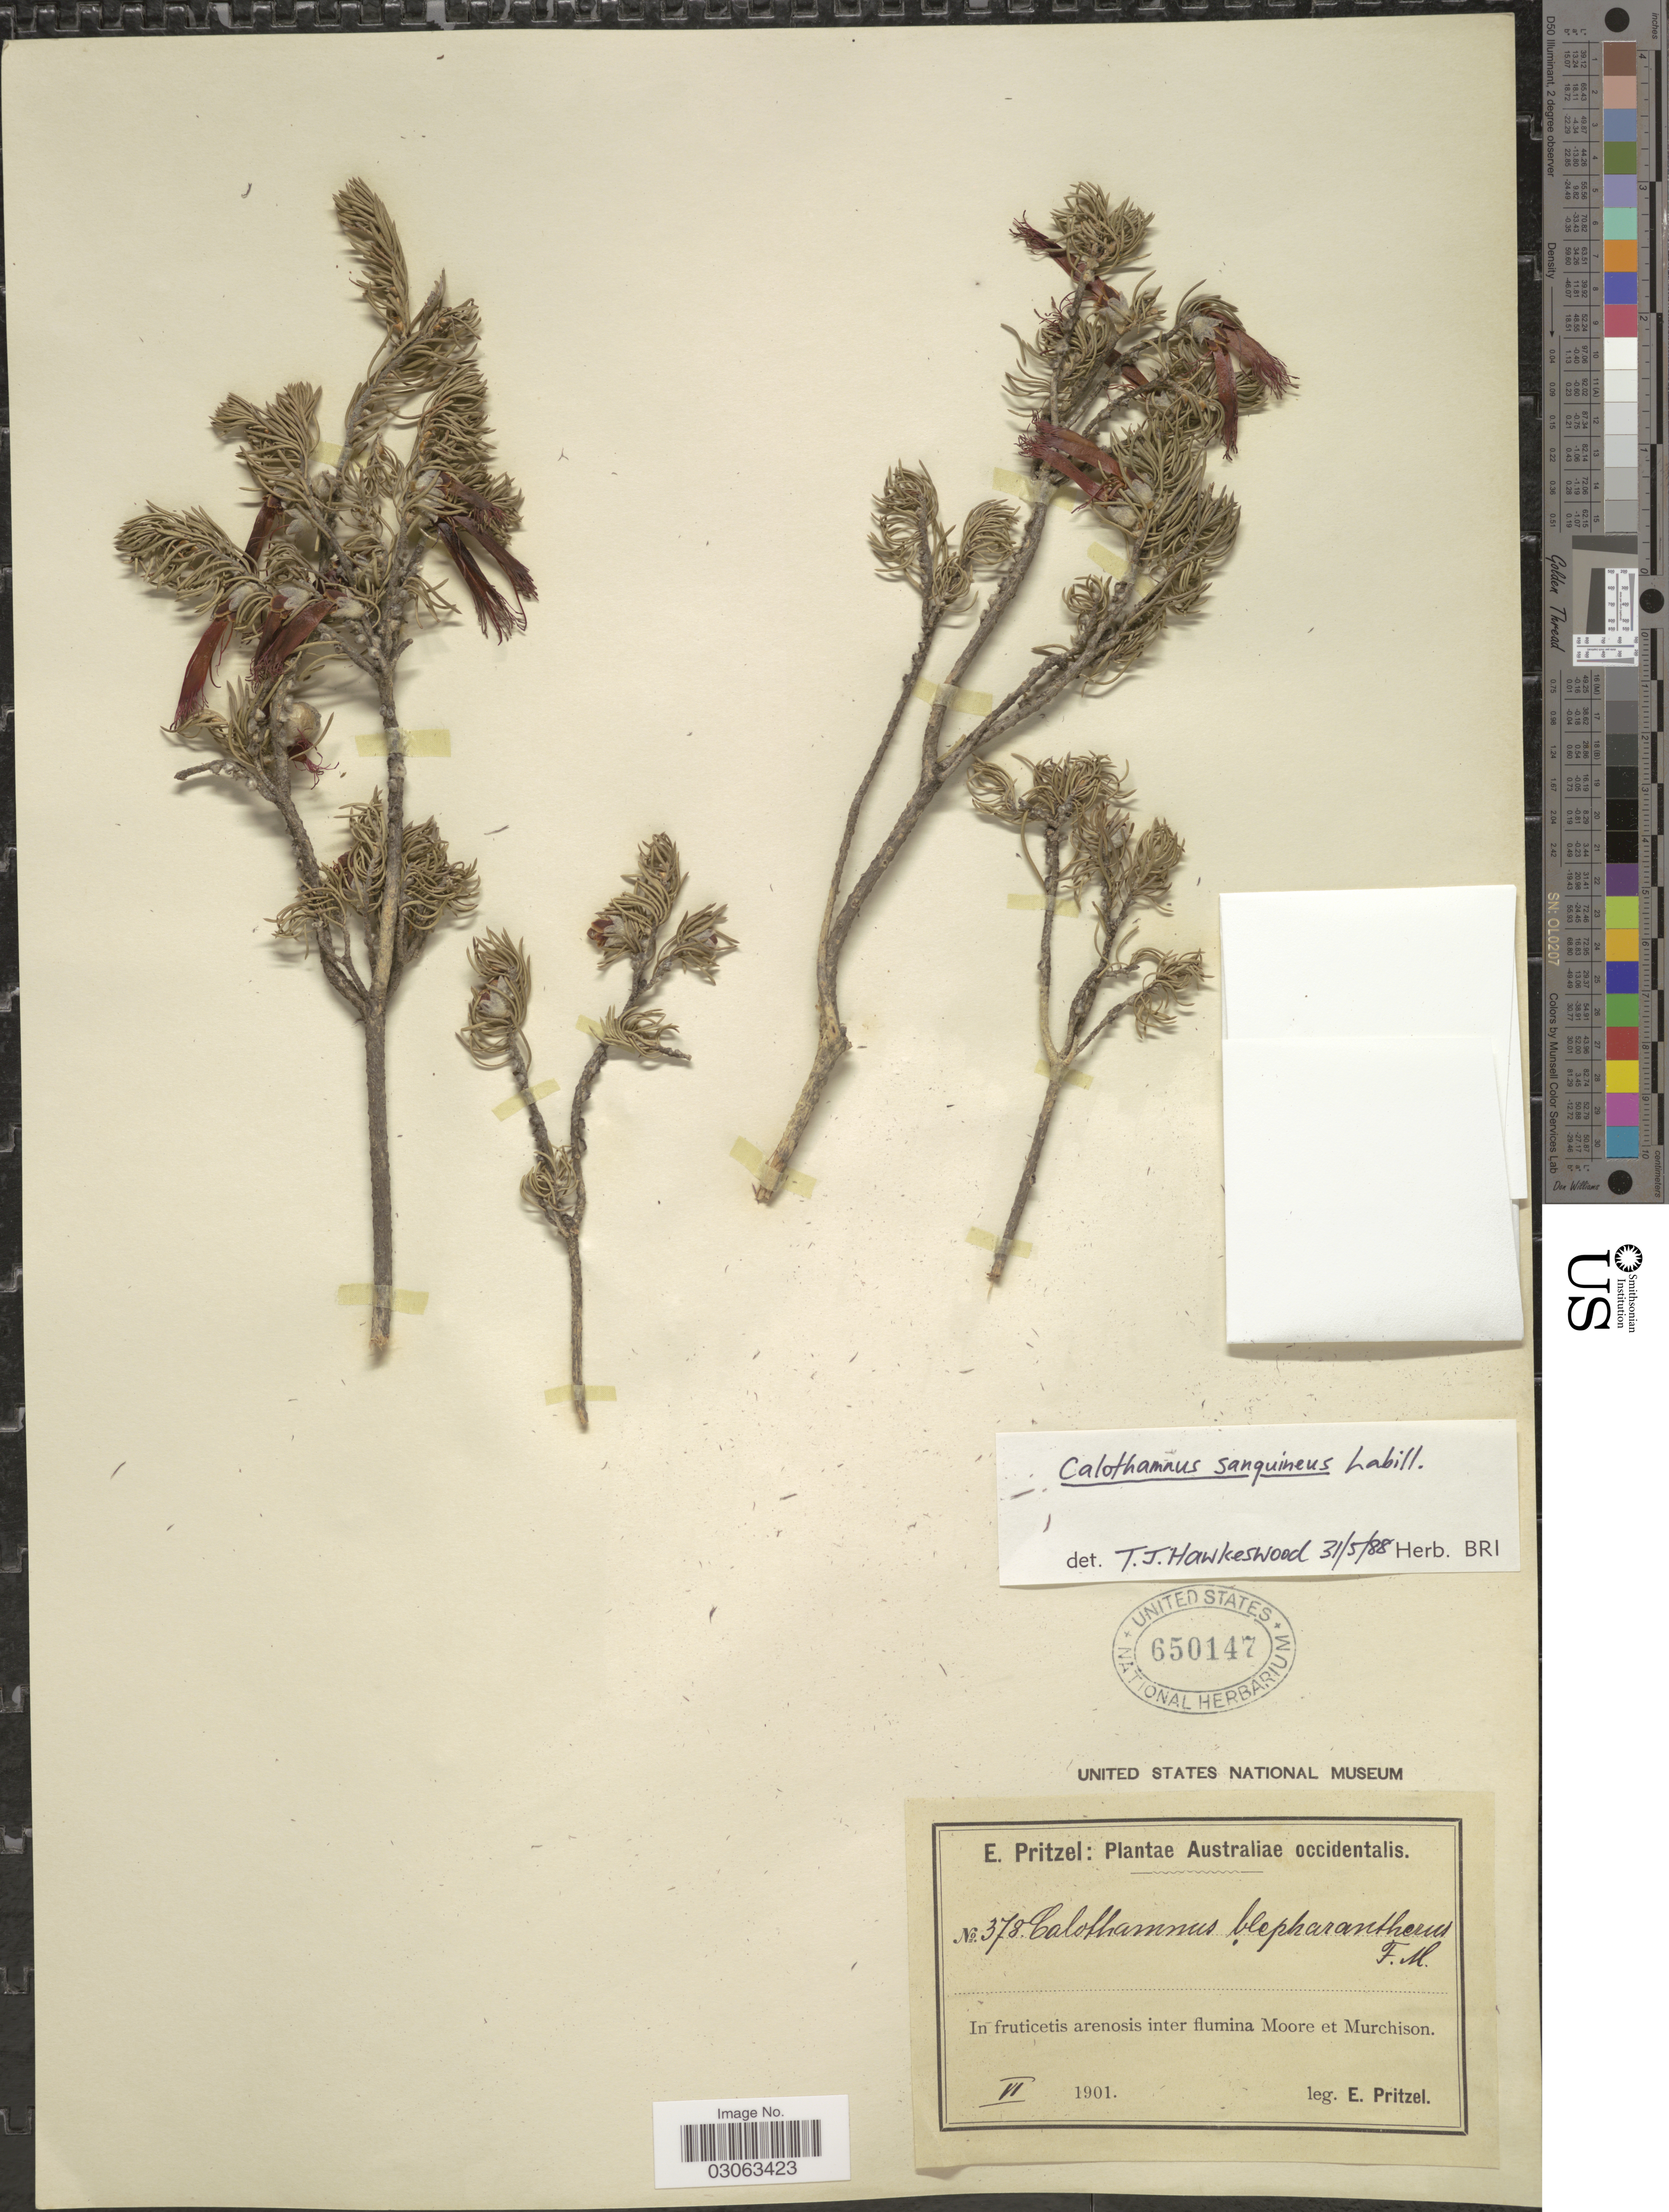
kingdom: Plantae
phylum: Tracheophyta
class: Magnoliopsida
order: Myrtales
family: Myrtaceae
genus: Calothamnus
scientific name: Calothamnus sanguineus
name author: Labill.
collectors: E. G. Pritzel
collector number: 378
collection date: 1901-06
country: Australia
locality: Australiae occidentalis. Inter flumina Moore et Murchison.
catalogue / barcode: US 650147